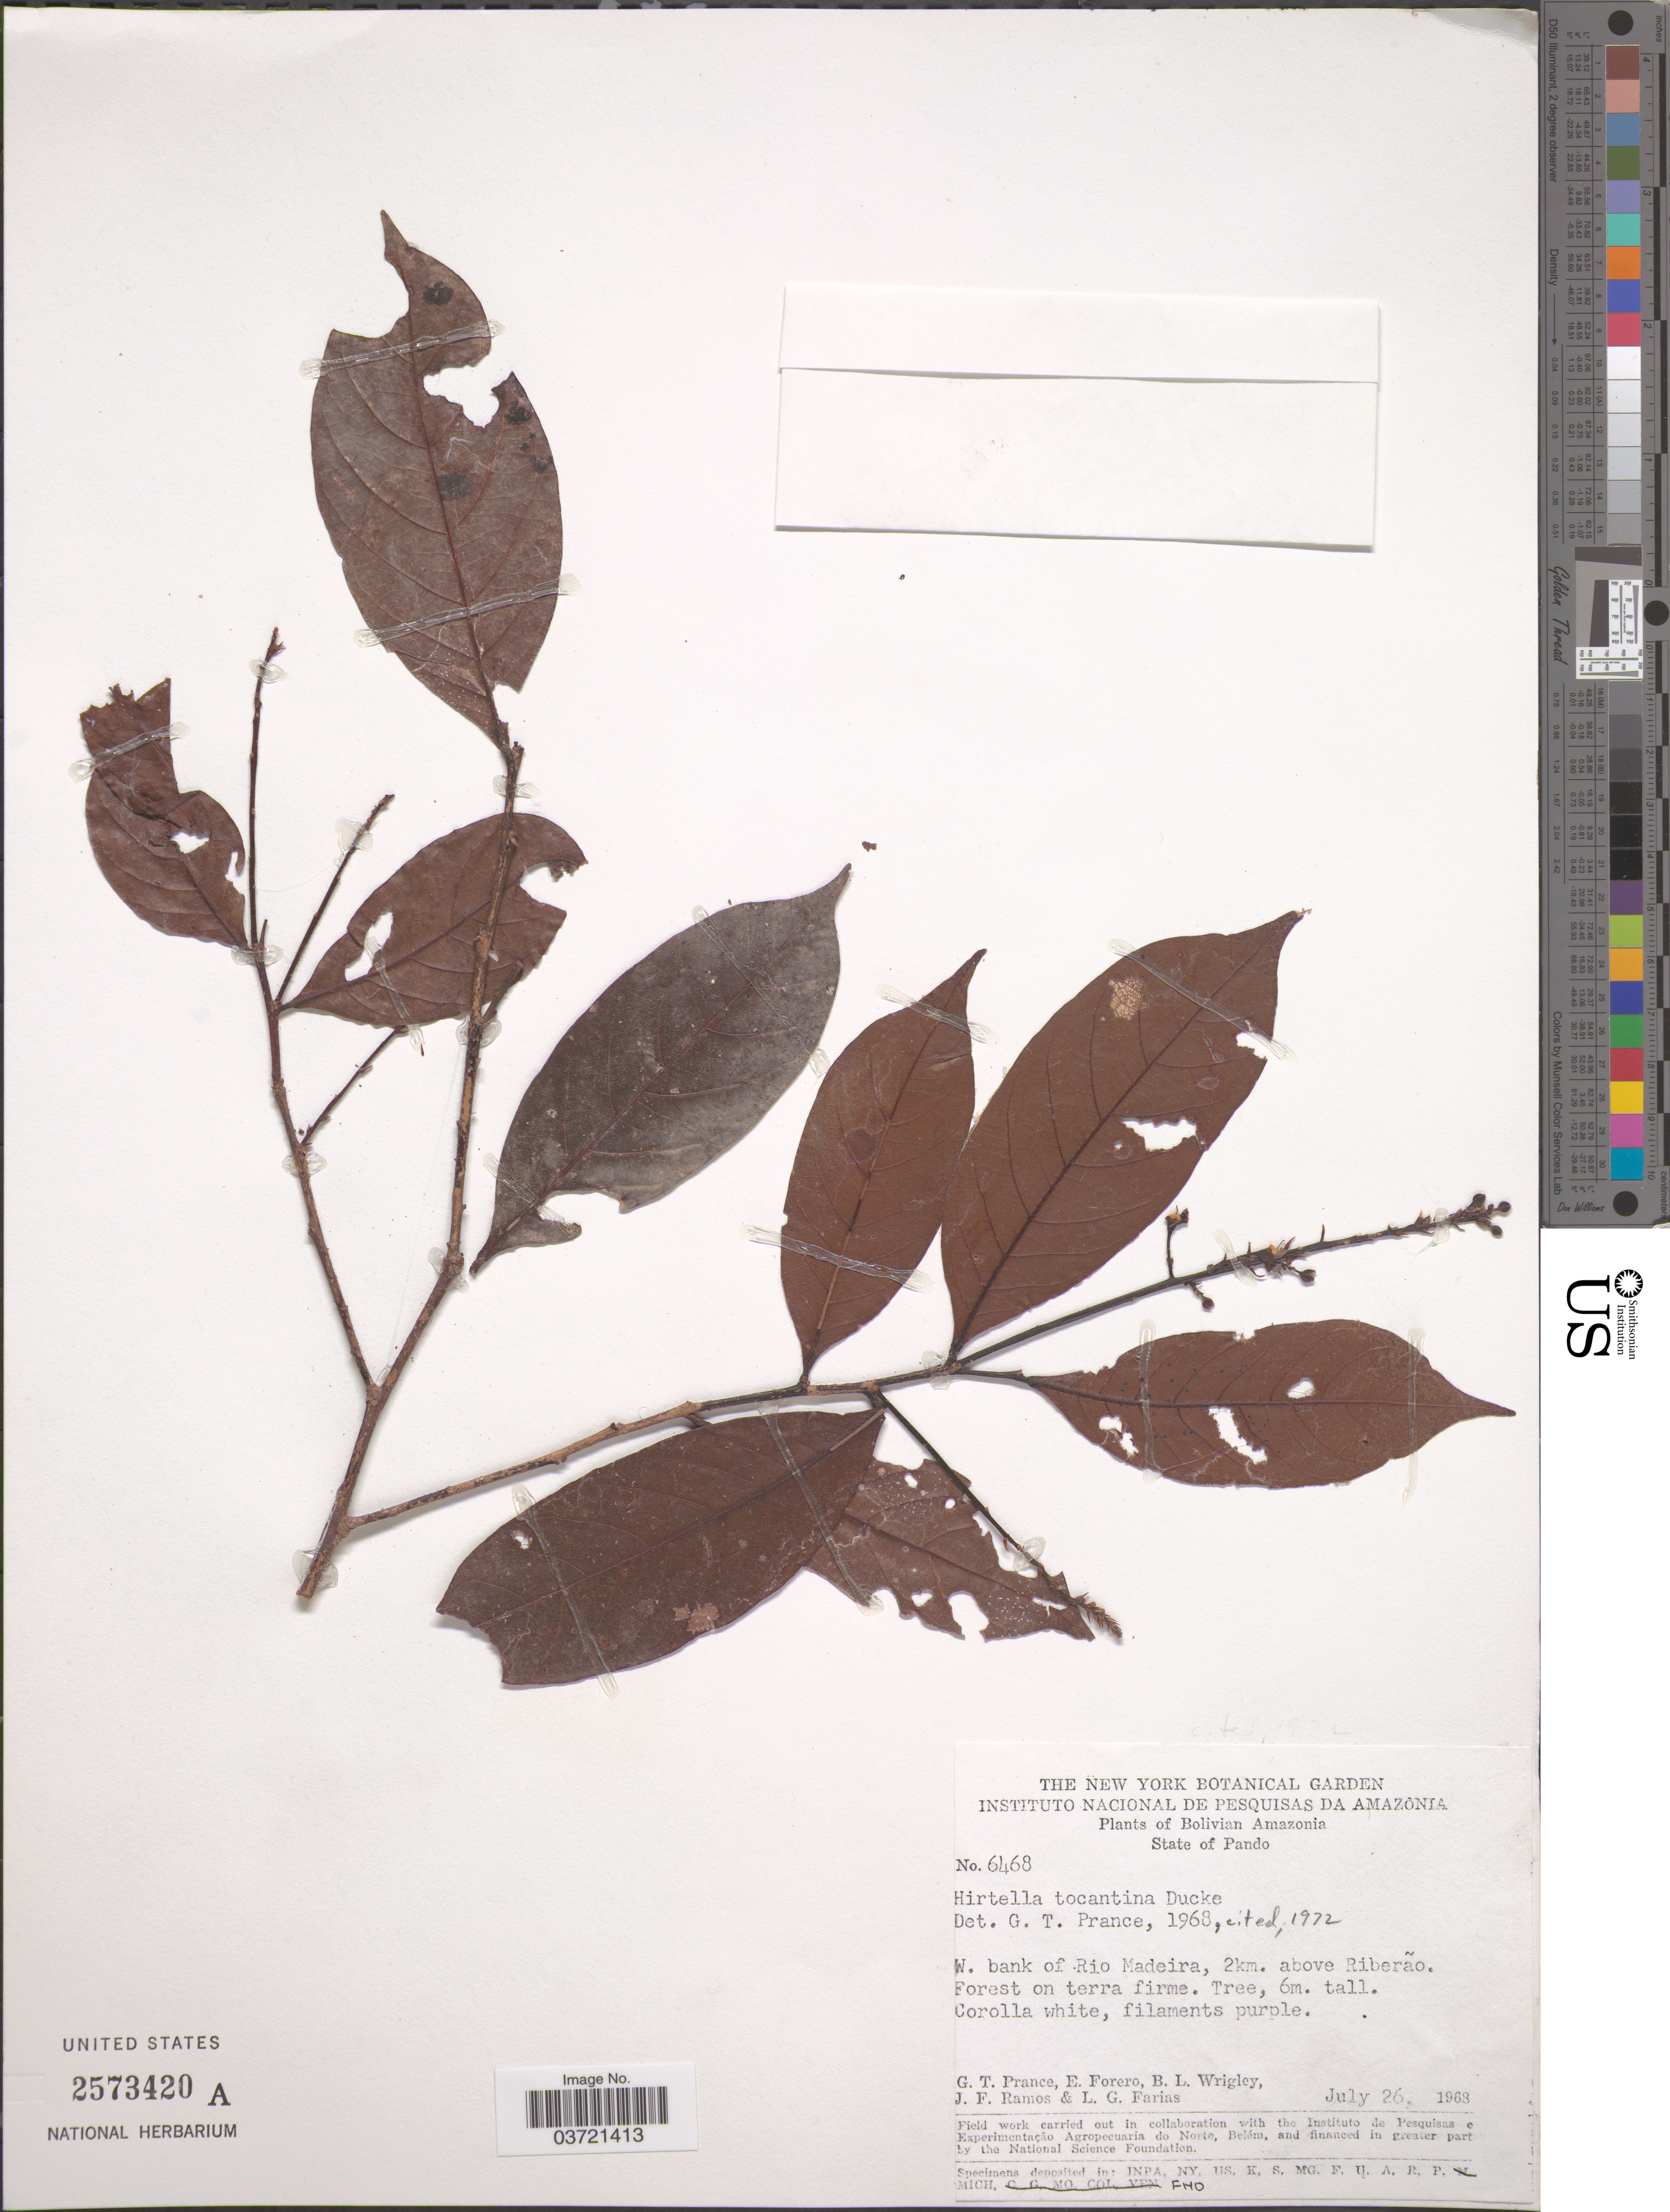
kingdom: Plantae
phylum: Tracheophyta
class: Magnoliopsida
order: Malpighiales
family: Chrysobalanaceae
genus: Hirtella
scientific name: Hirtella tocantina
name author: Ducke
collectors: G. T. Prance, E. Forero, B. L. Wrigley, J. F. Ramos & L. G. Farias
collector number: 6468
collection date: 1968-07-26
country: Bolivia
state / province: Pando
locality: Bolivian Amazonia. W. bank of Rio Madeira, 2km. above Riberão.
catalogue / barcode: US 2573420A